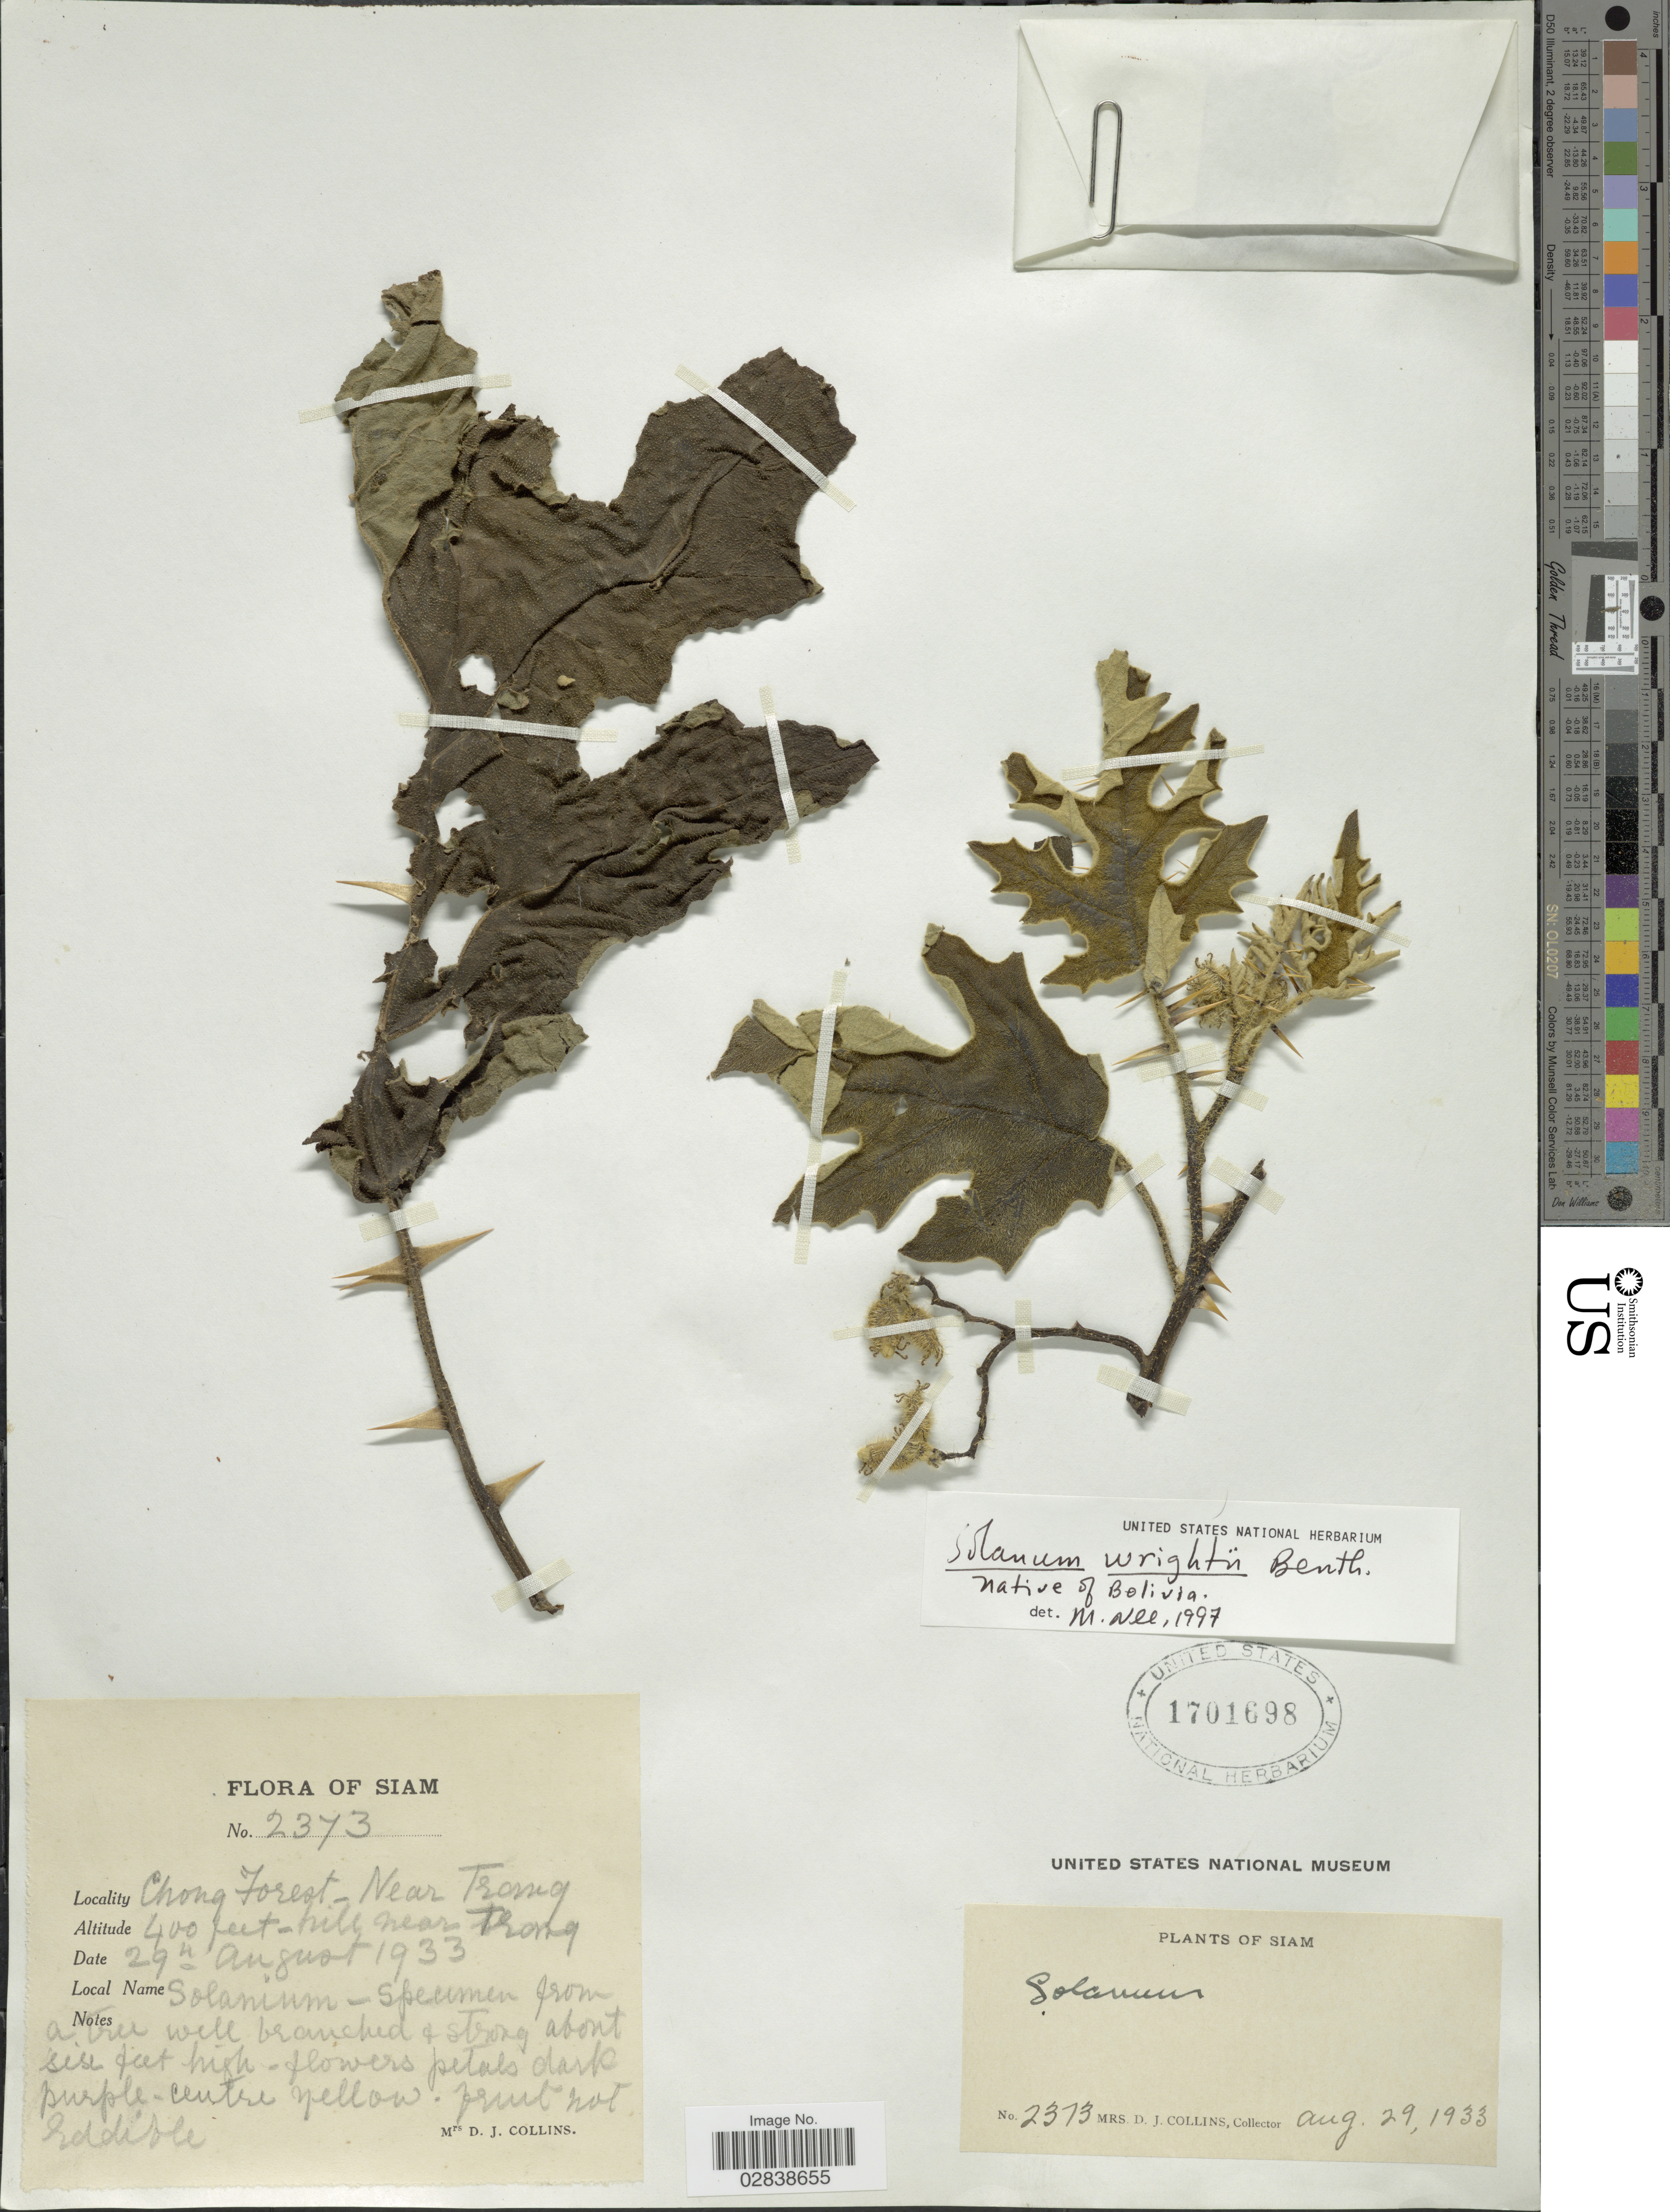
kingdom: Plantae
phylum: Tracheophyta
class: Magnoliopsida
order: Solanales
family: Solanaceae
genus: Solanum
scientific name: Solanum wrightii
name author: Benth.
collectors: Mrs. D. J. Collins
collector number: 2373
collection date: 1933-08-29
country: Thailand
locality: Siam. Chong Forest- Near Trong [interpreted], hill near Trong [interpreted].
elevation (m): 122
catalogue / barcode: US 1701698